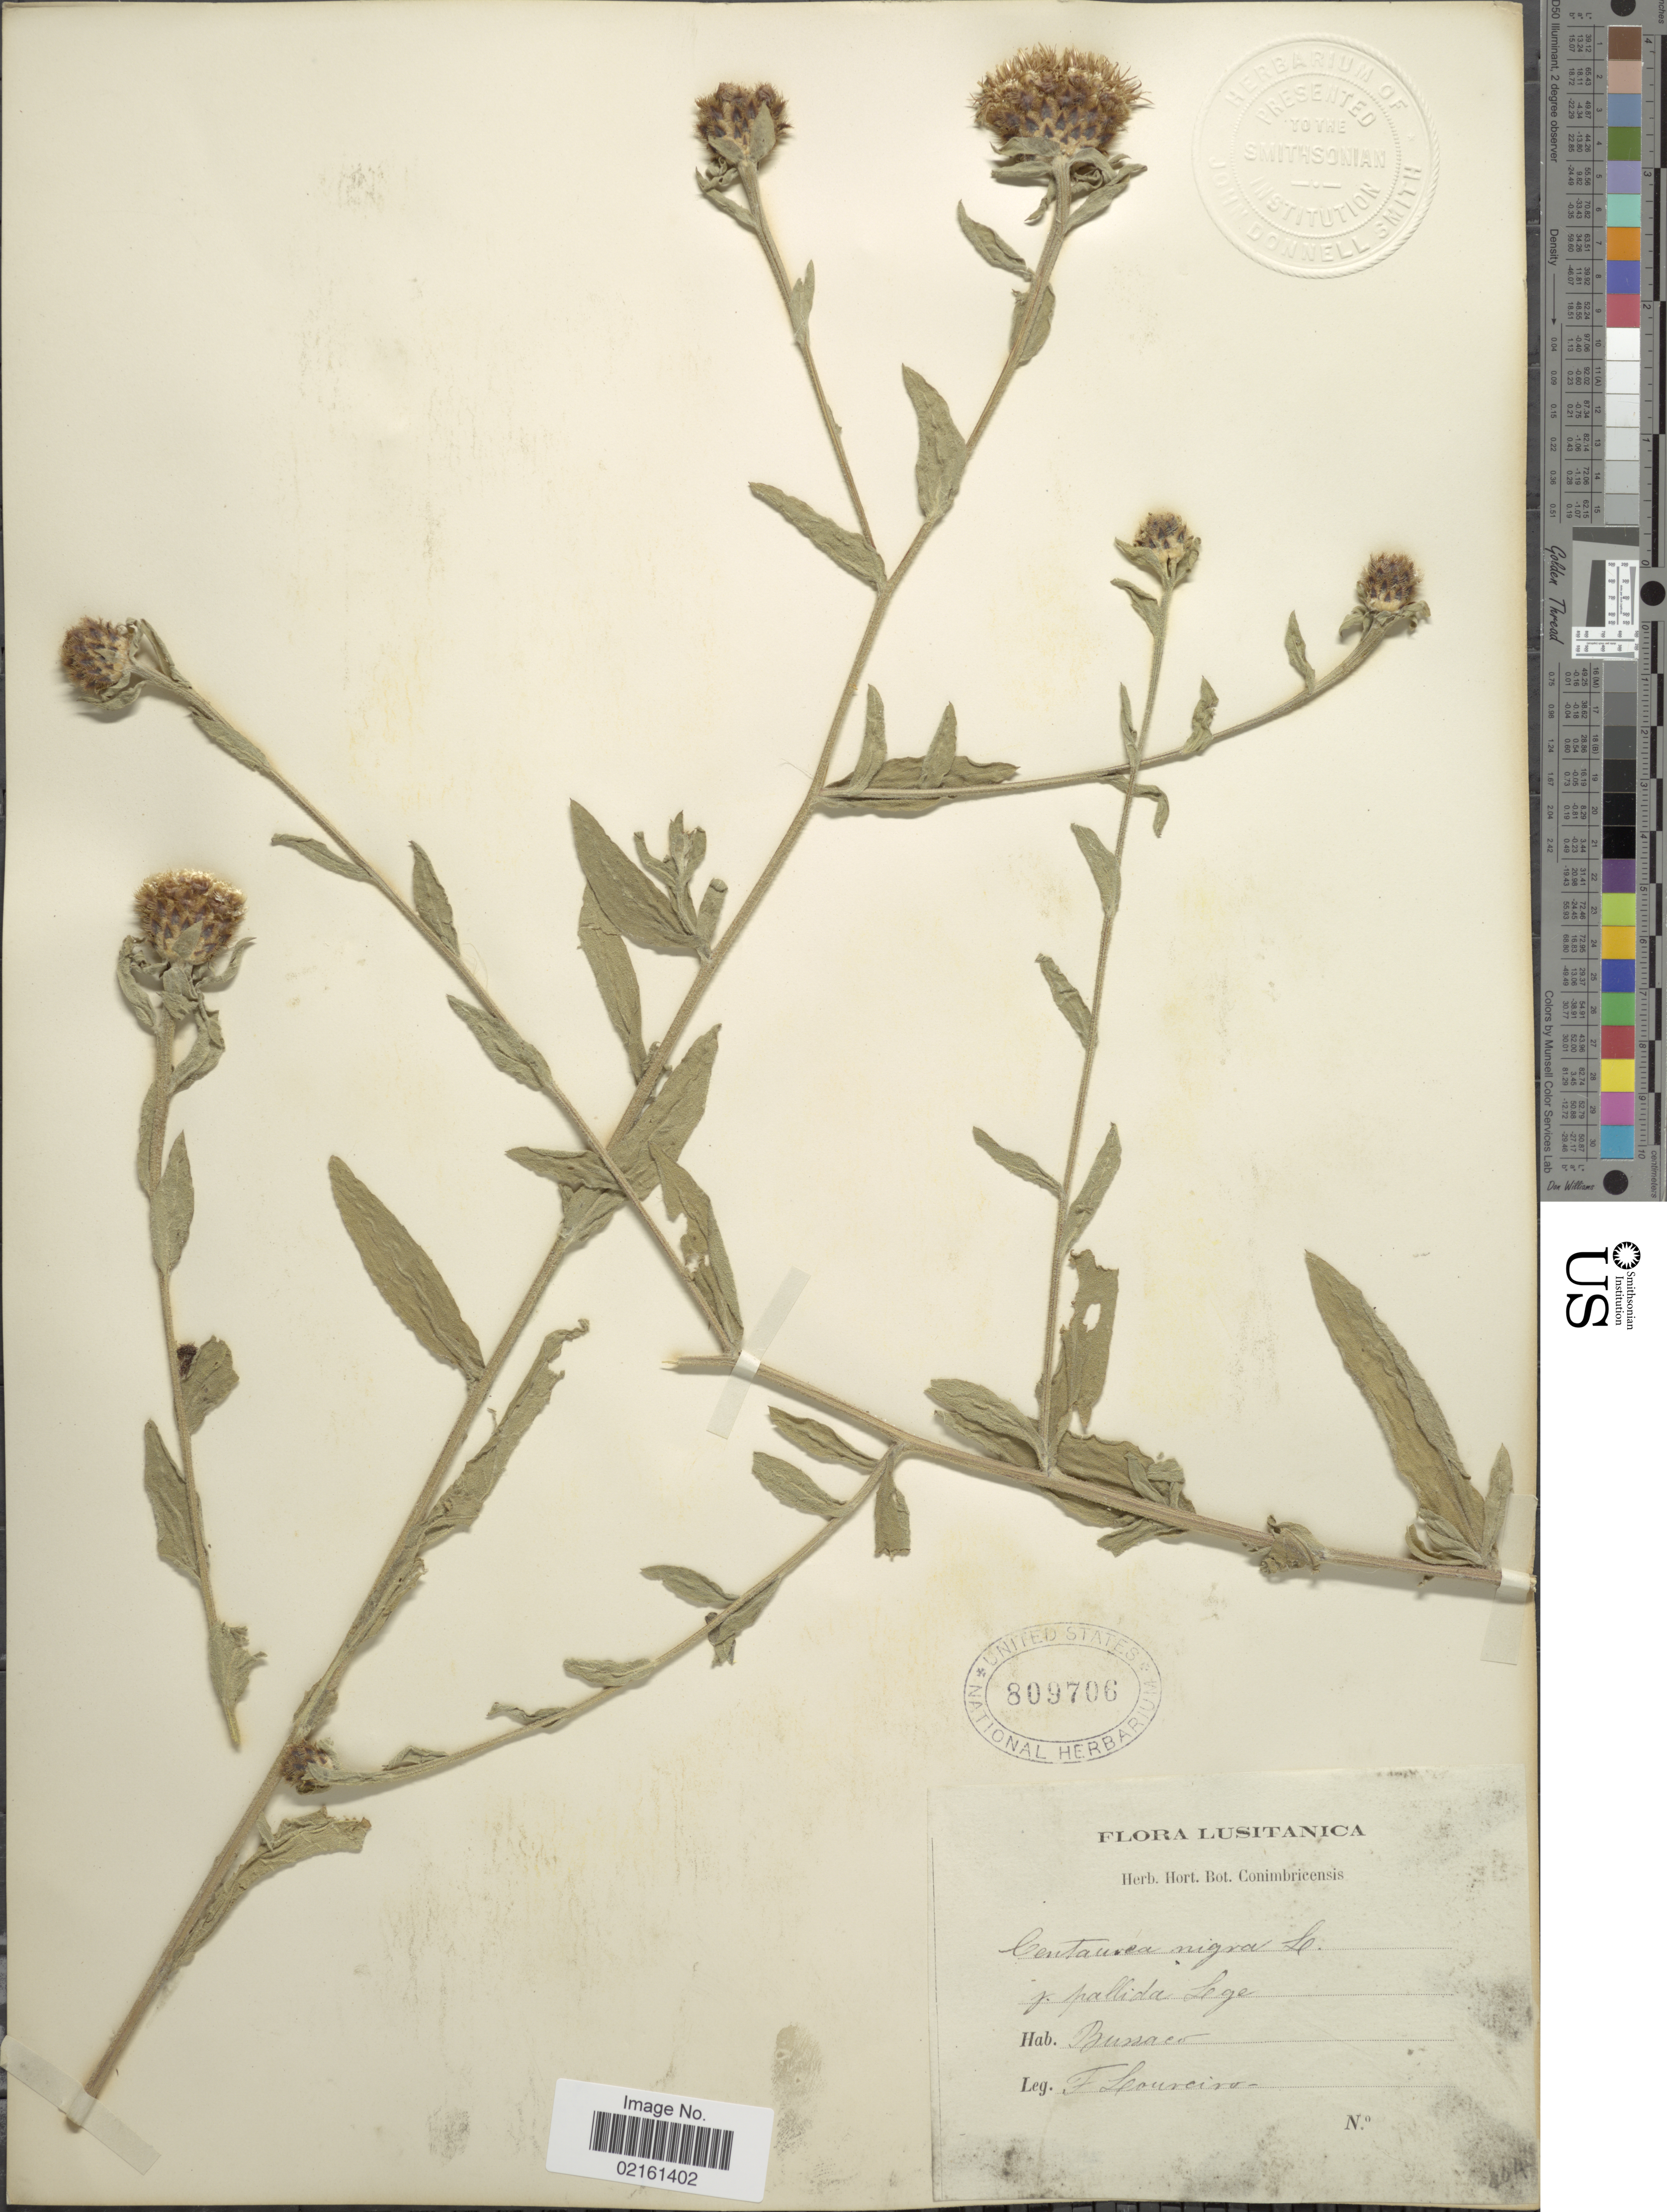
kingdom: Plantae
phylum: Tracheophyta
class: Magnoliopsida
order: Asterales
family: Asteraceae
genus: Centaurea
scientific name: Centaurea nigra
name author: L.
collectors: F. Louveivo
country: Portugal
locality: Lusitanica, Burraco [interpreted]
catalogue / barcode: US 809706